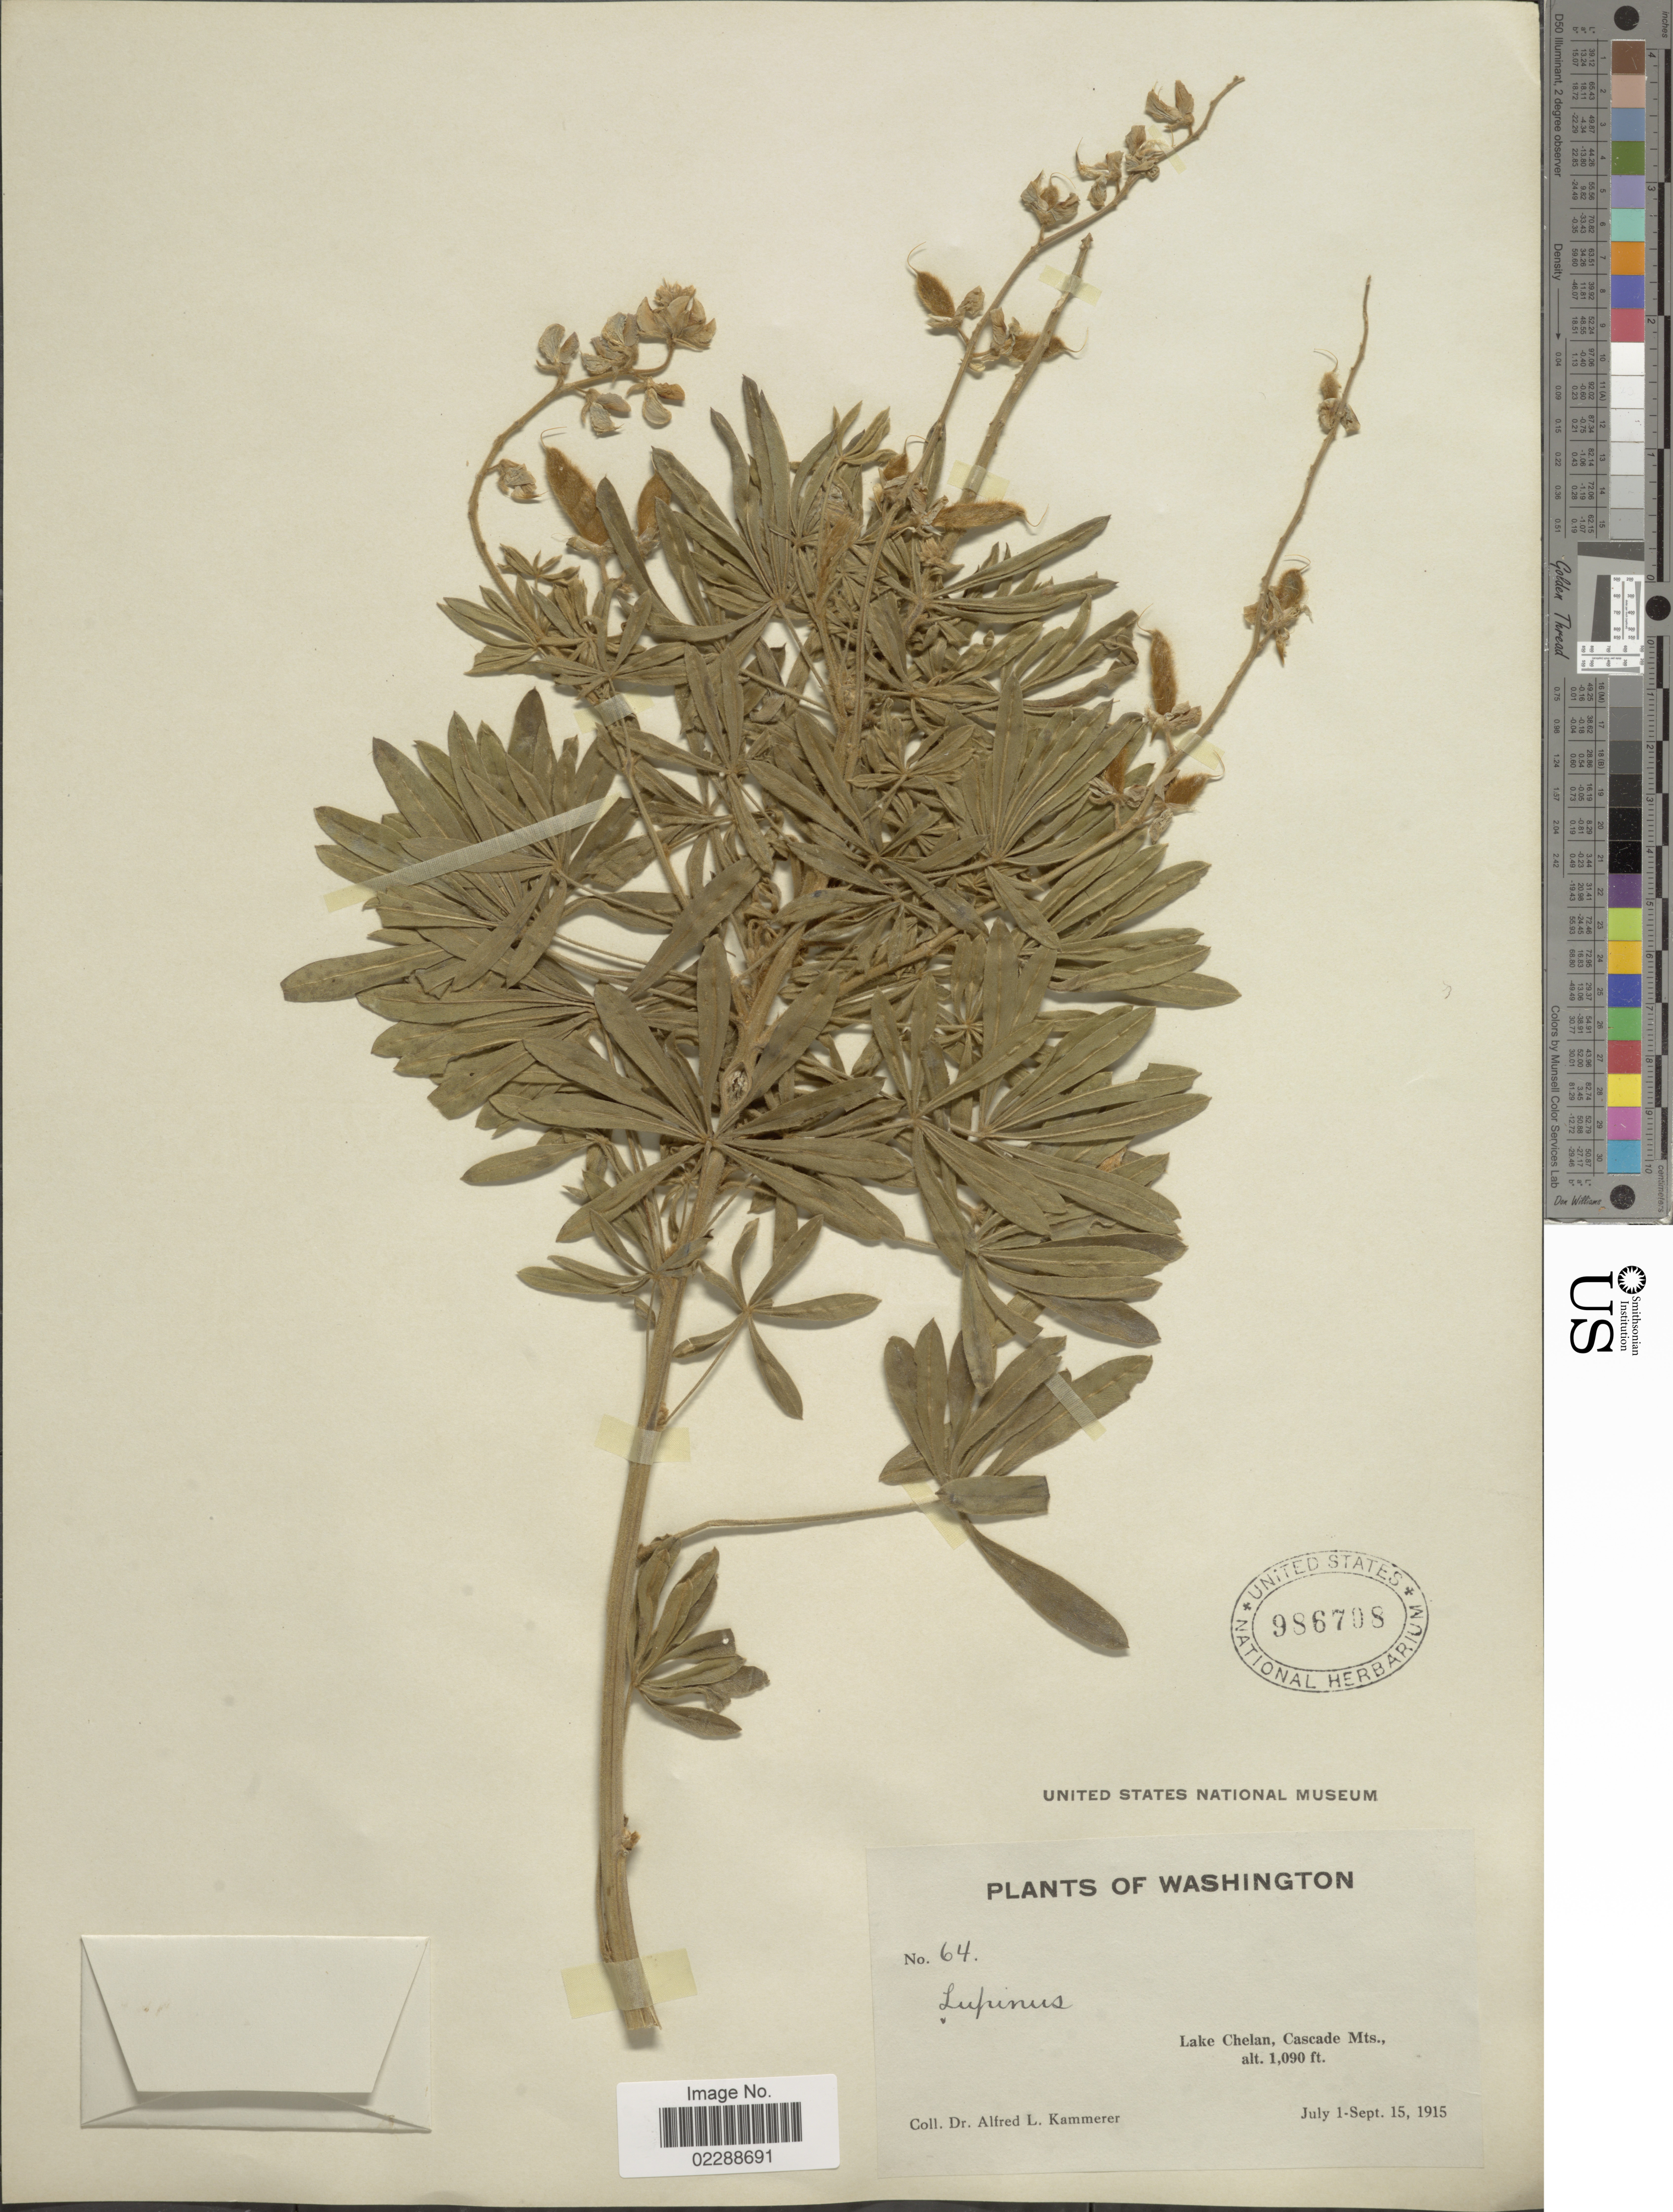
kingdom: Plantae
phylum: Tracheophyta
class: Magnoliopsida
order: Fabales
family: Fabaceae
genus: Lupinus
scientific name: Lupinus sp.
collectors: A. Kammerer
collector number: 64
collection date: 1915-07-01/1915-09-15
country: United States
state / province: Washington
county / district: Chelan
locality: Lake Chelan, Cascade Mts.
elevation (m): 332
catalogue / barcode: US 986708